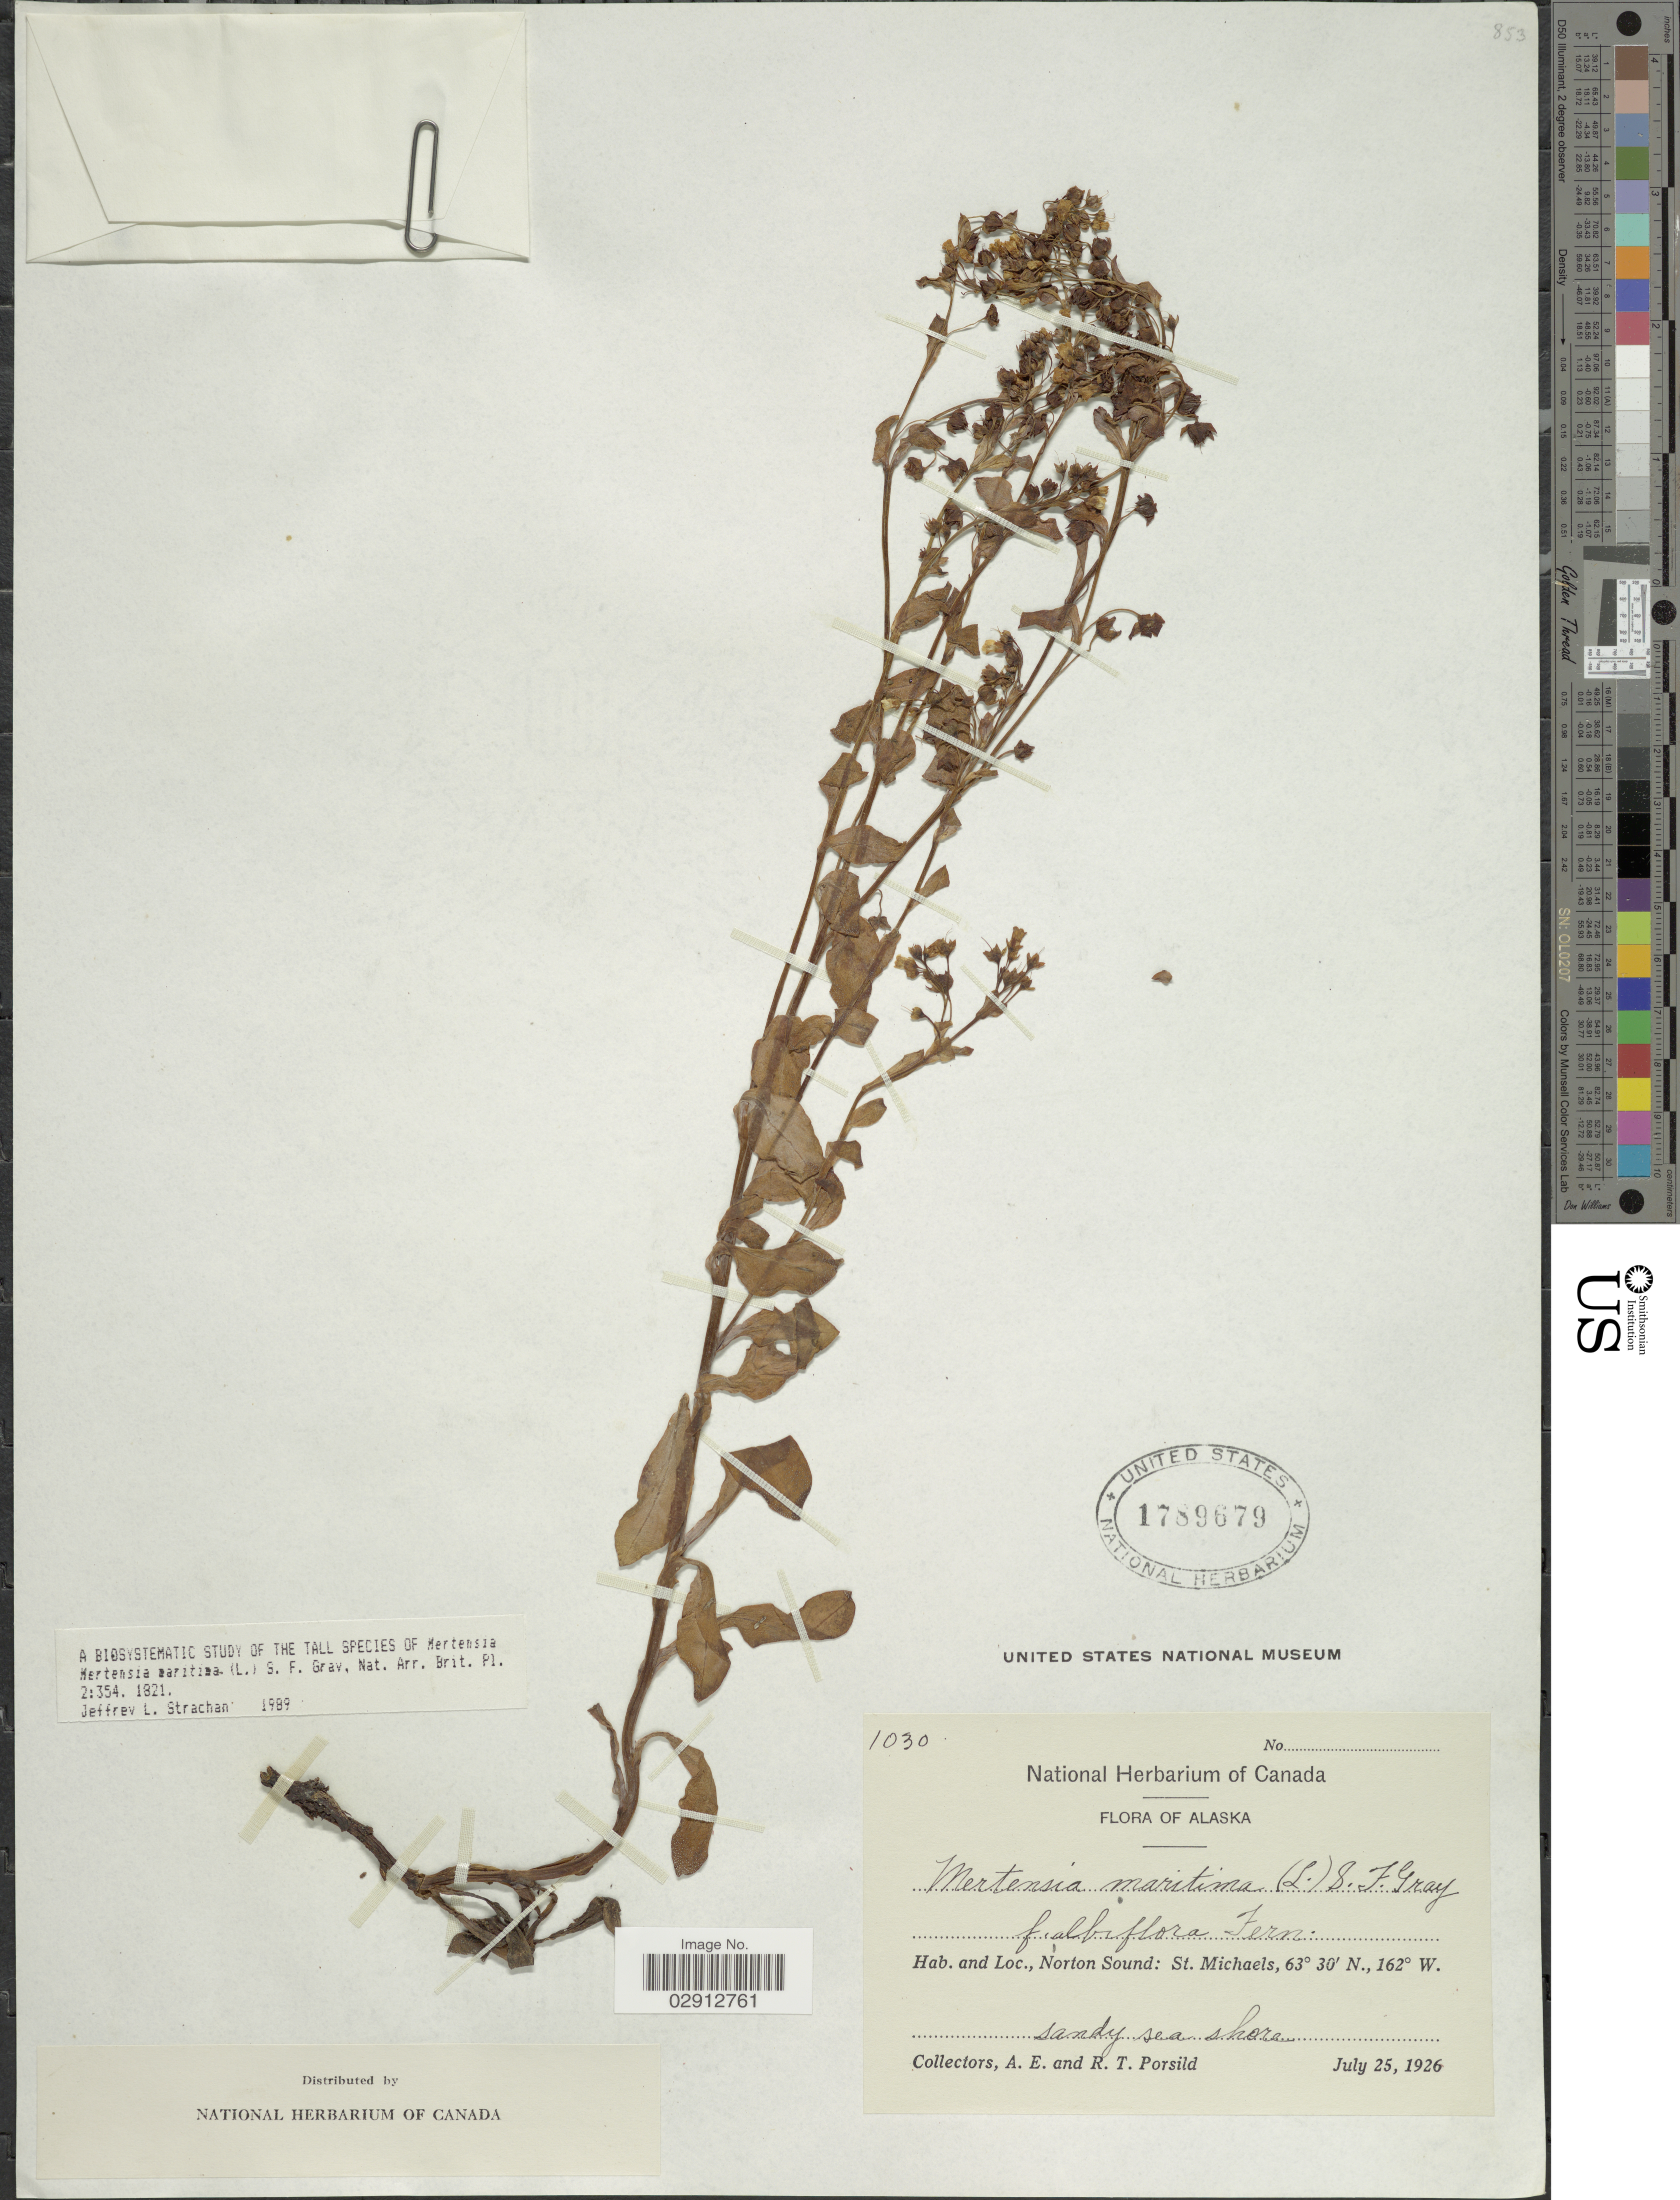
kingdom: Plantae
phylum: Tracheophyta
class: Magnoliopsida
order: Boraginales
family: Boraginaceae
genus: Mertensia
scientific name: Mertensia maritima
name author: (L.) S.F. Gray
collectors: A. E. Porsild & R. T. Porsild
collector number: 1030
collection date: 1926-07-25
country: United States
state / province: Alaska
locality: Norton Sound: St. Michaels.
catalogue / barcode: US 1789679